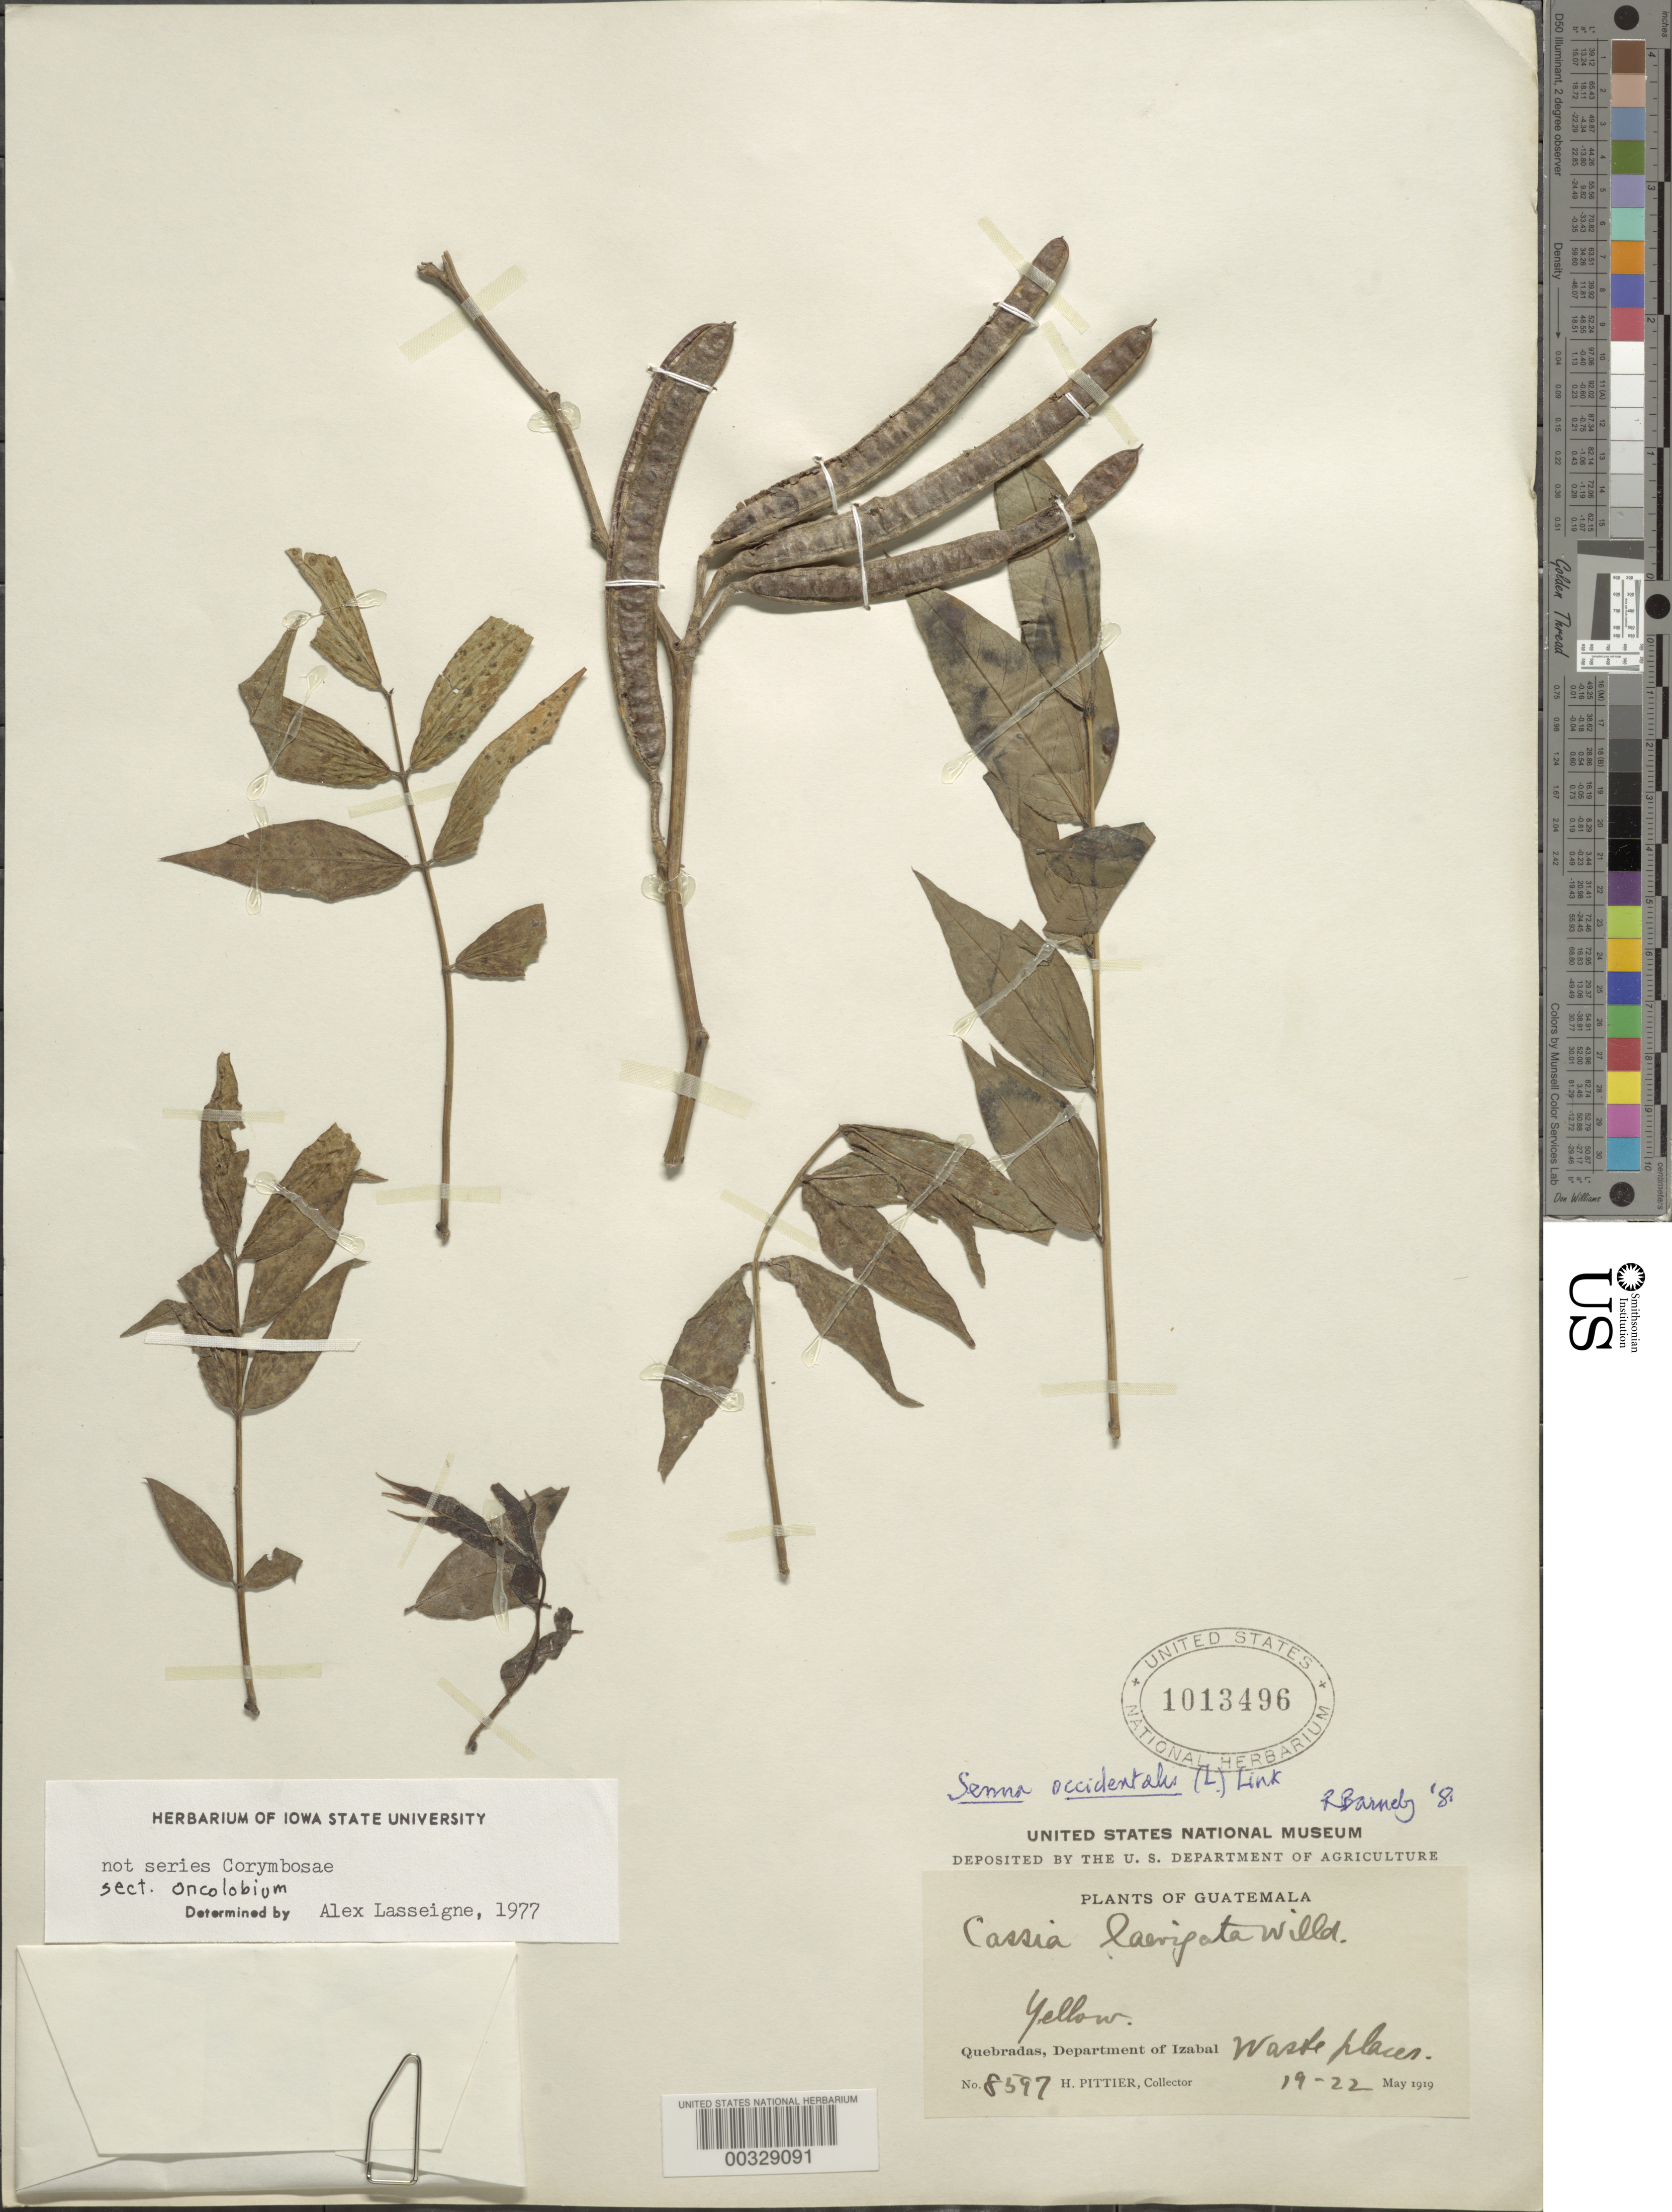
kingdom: Plantae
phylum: Tracheophyta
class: Magnoliopsida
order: Fabales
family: Fabaceae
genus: Senna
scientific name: Senna occidentalis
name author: (L.) Link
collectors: H. F. Pittier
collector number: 8597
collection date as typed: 19 May 1919 to 22 May 1919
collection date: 1919-05-19/1919-05-22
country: Guatemala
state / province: Izabal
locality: Quebradas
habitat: Waste places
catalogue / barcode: US 1013496